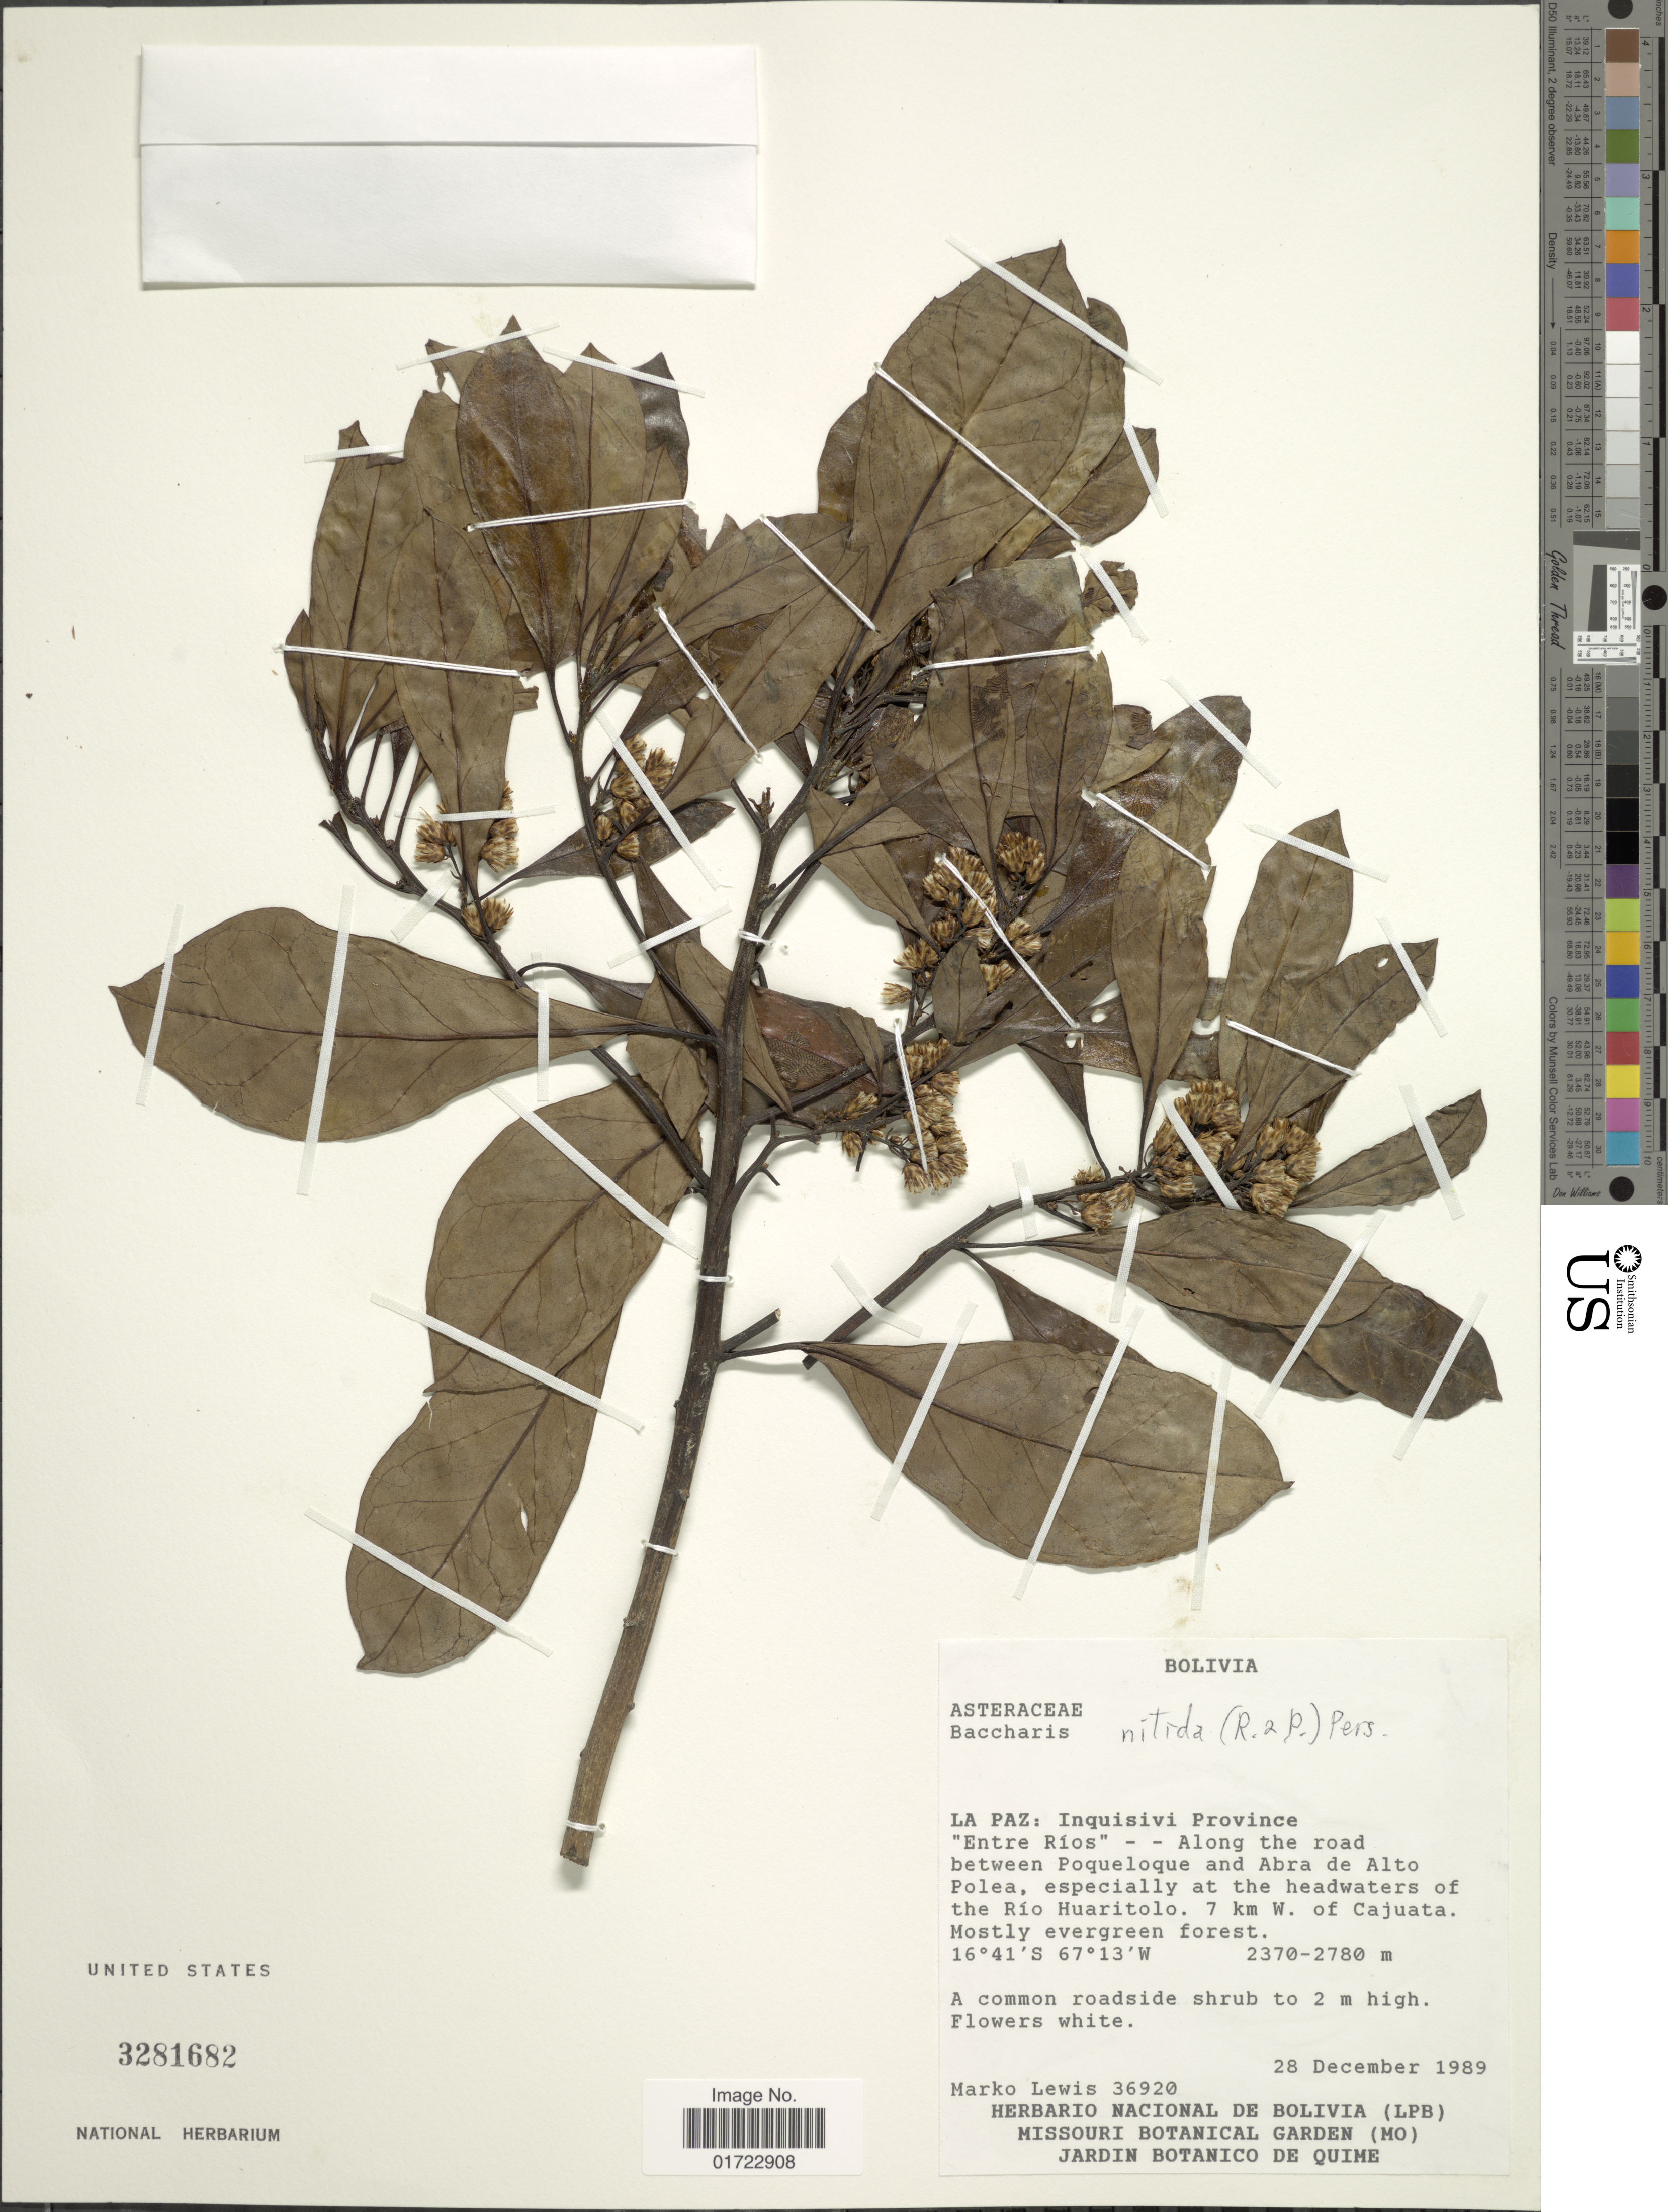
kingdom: Plantae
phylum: Tracheophyta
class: Magnoliopsida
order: Asterales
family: Asteraceae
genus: Baccharis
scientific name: Baccharis nitida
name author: (Ruiz & Pav.) Pers.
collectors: M. A. Lewis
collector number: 36920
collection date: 1989-12-28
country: Bolivia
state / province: La Paz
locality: Inquisivi Province. "Entre Ríos" - - Along the road between Poqueloque and Abra de Alto Polea, especially at the headwaters of the Río Huaritolo. 7 km W. of Cajuata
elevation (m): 2370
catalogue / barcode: US 3281682